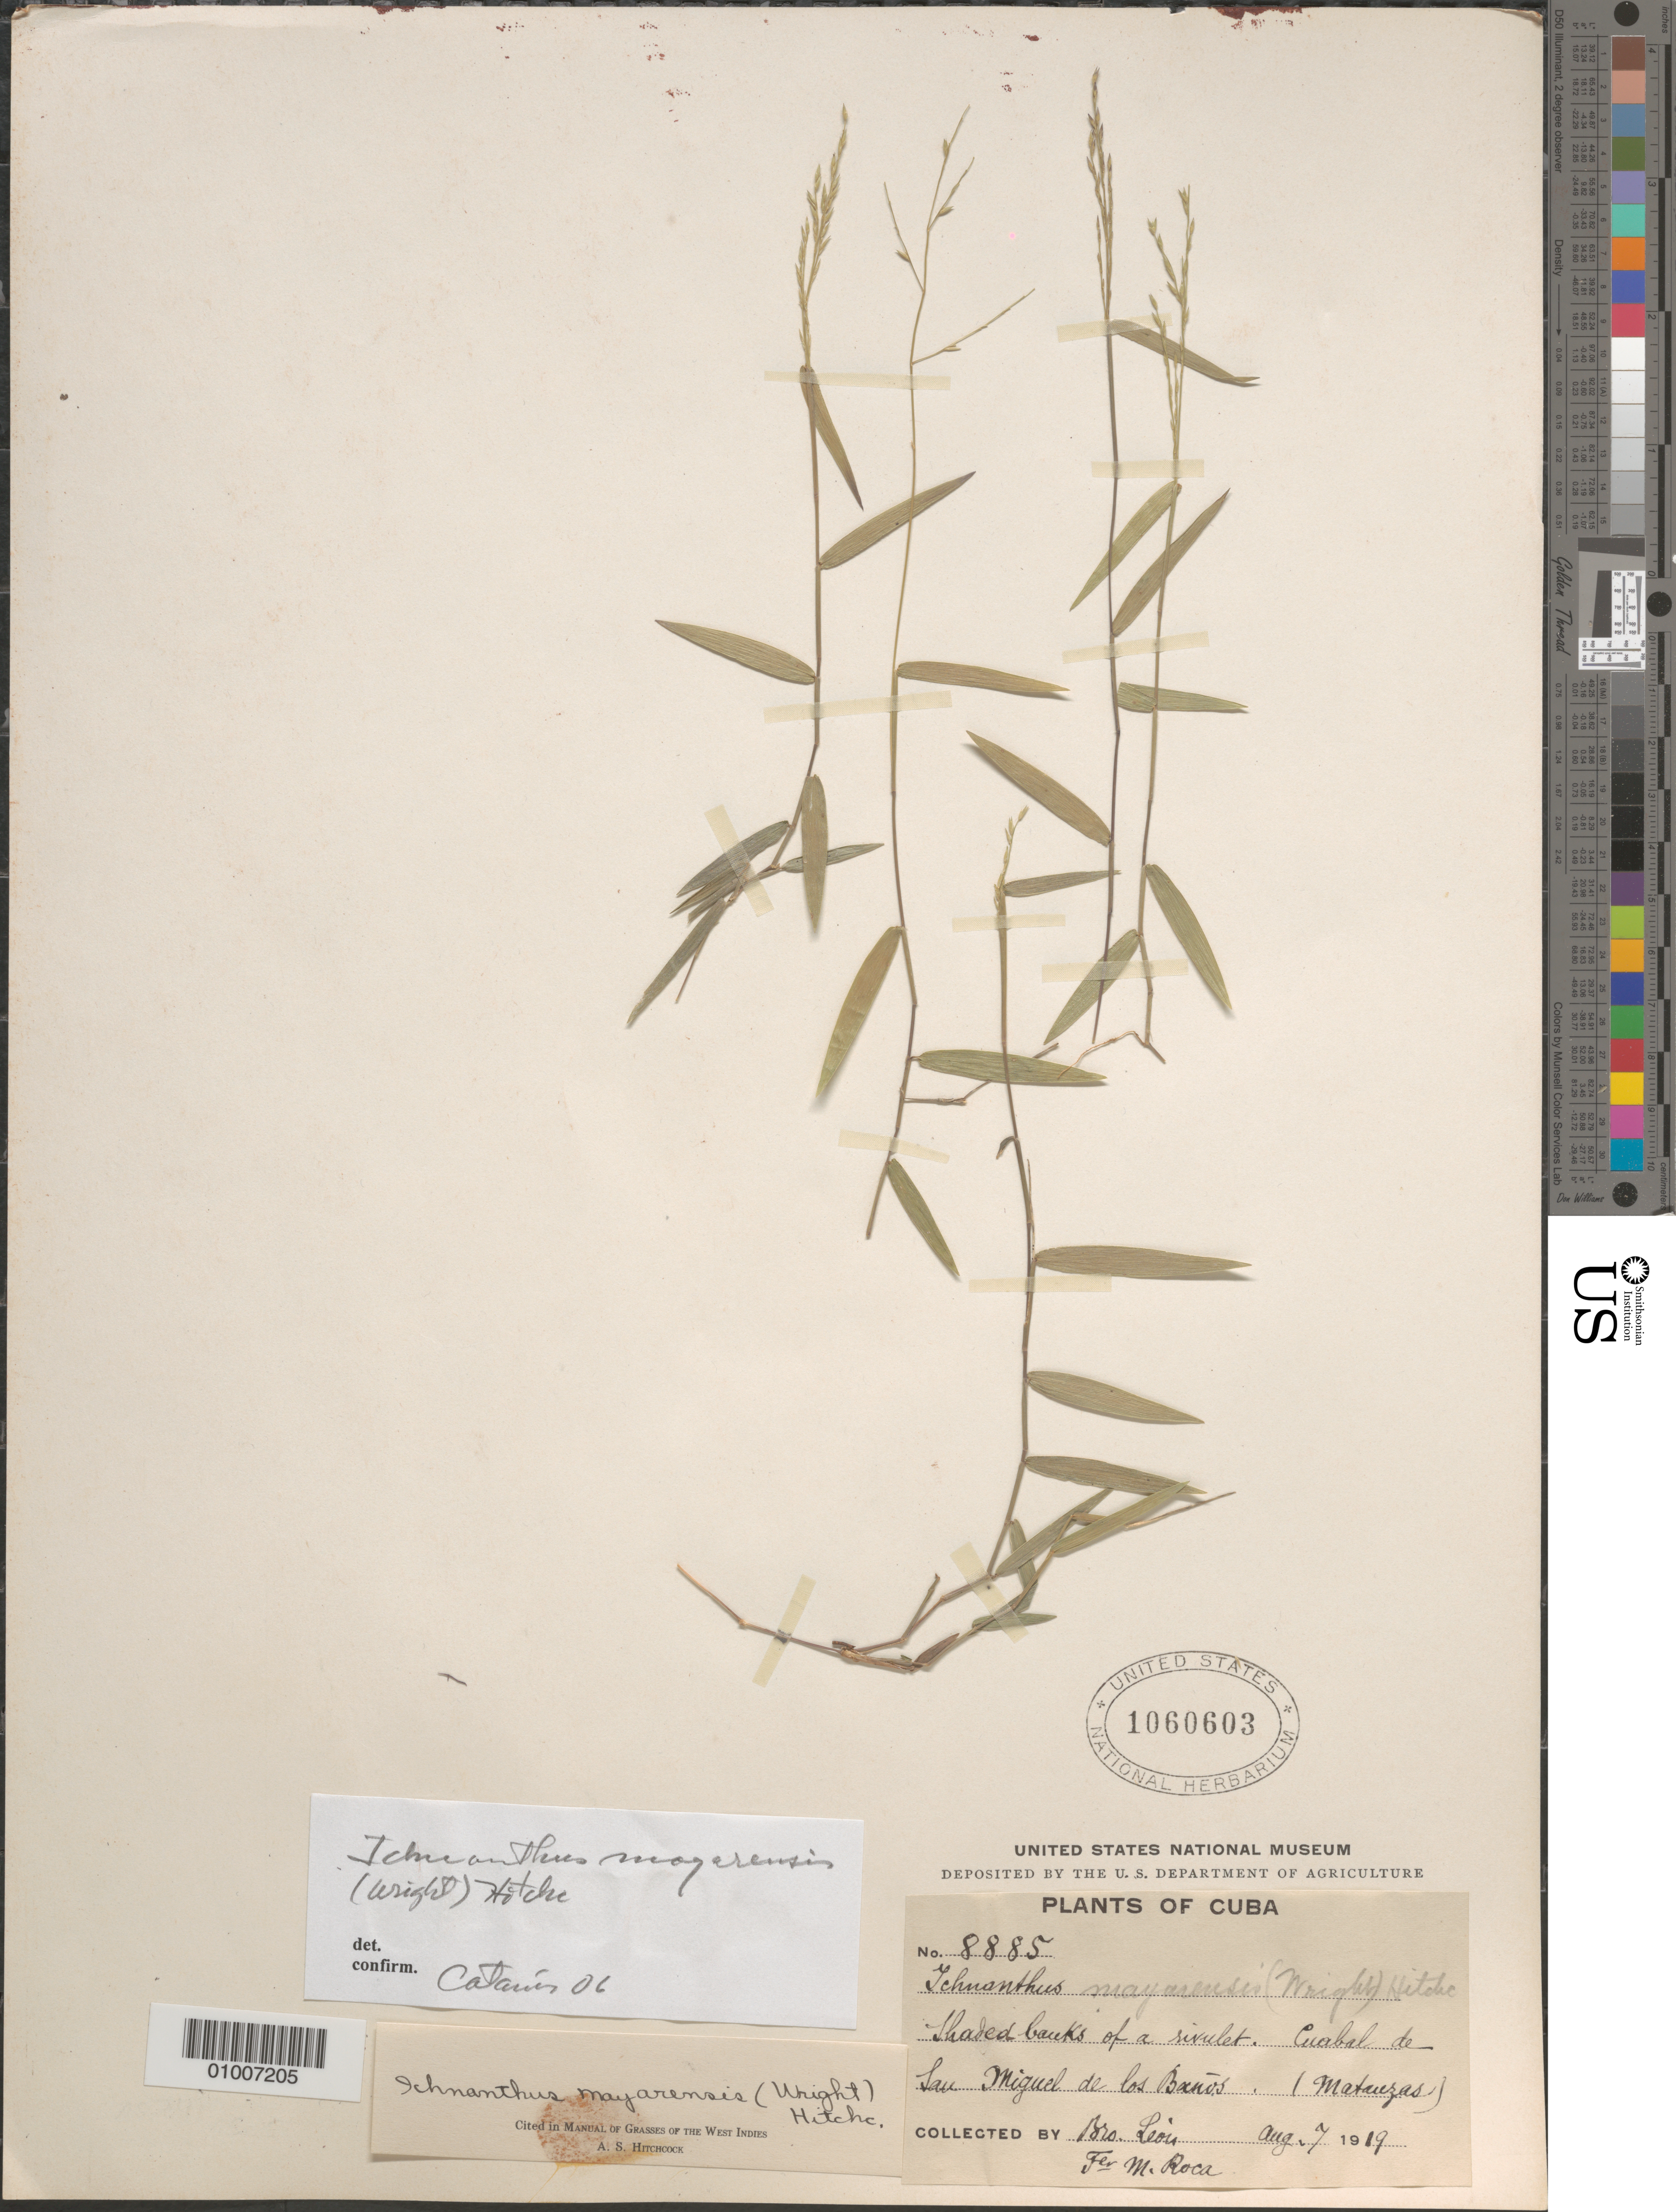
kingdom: Plantae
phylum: Tracheophyta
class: Liliopsida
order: Poales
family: Poaceae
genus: Ichnanthus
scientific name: Ichnanthus mayarensis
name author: (C. Wright) Hitchc.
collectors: Bro. León & M. Roca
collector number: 8885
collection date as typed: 07 Aug 1919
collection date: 1919-08-07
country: Cuba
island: Cuba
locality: Matanzas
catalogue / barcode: US 1060603